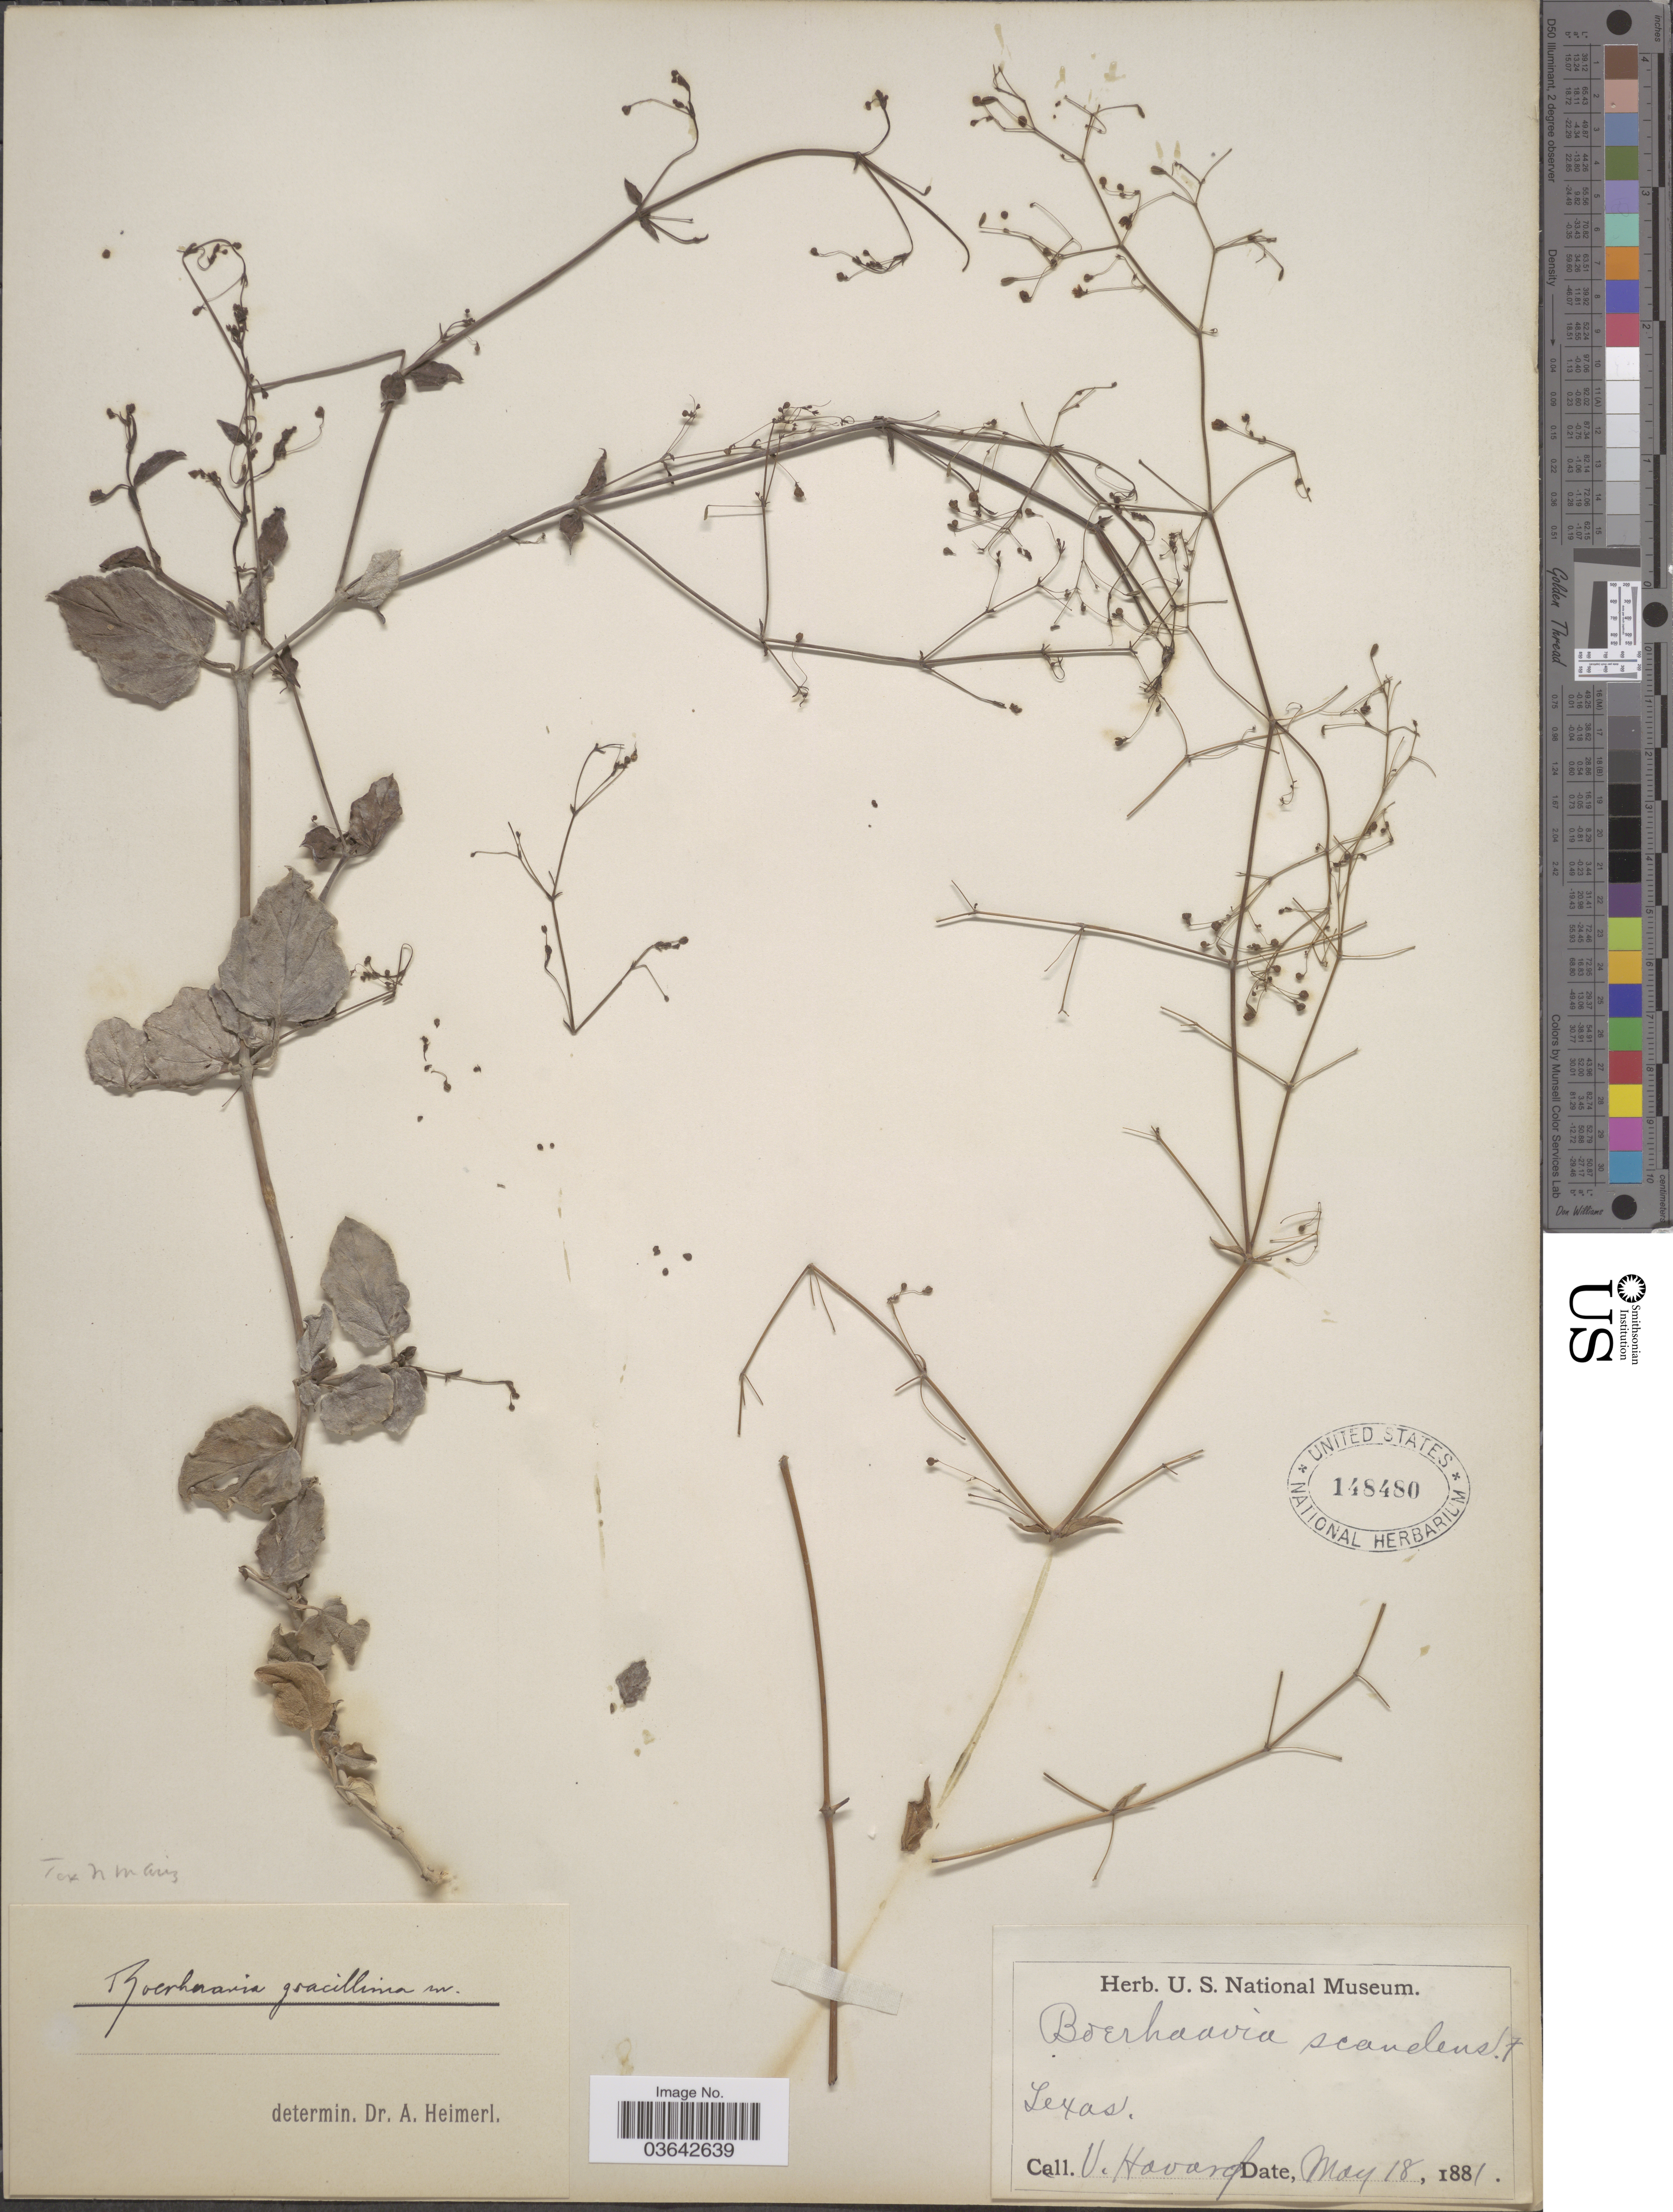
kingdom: Plantae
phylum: Tracheophyta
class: Magnoliopsida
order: Caryophyllales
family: Nyctaginaceae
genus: Boerhavia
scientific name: Boerhavia gracillima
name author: Heimerl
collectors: V. Havard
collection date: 1881-05-18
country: United States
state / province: Texas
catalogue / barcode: US 148480